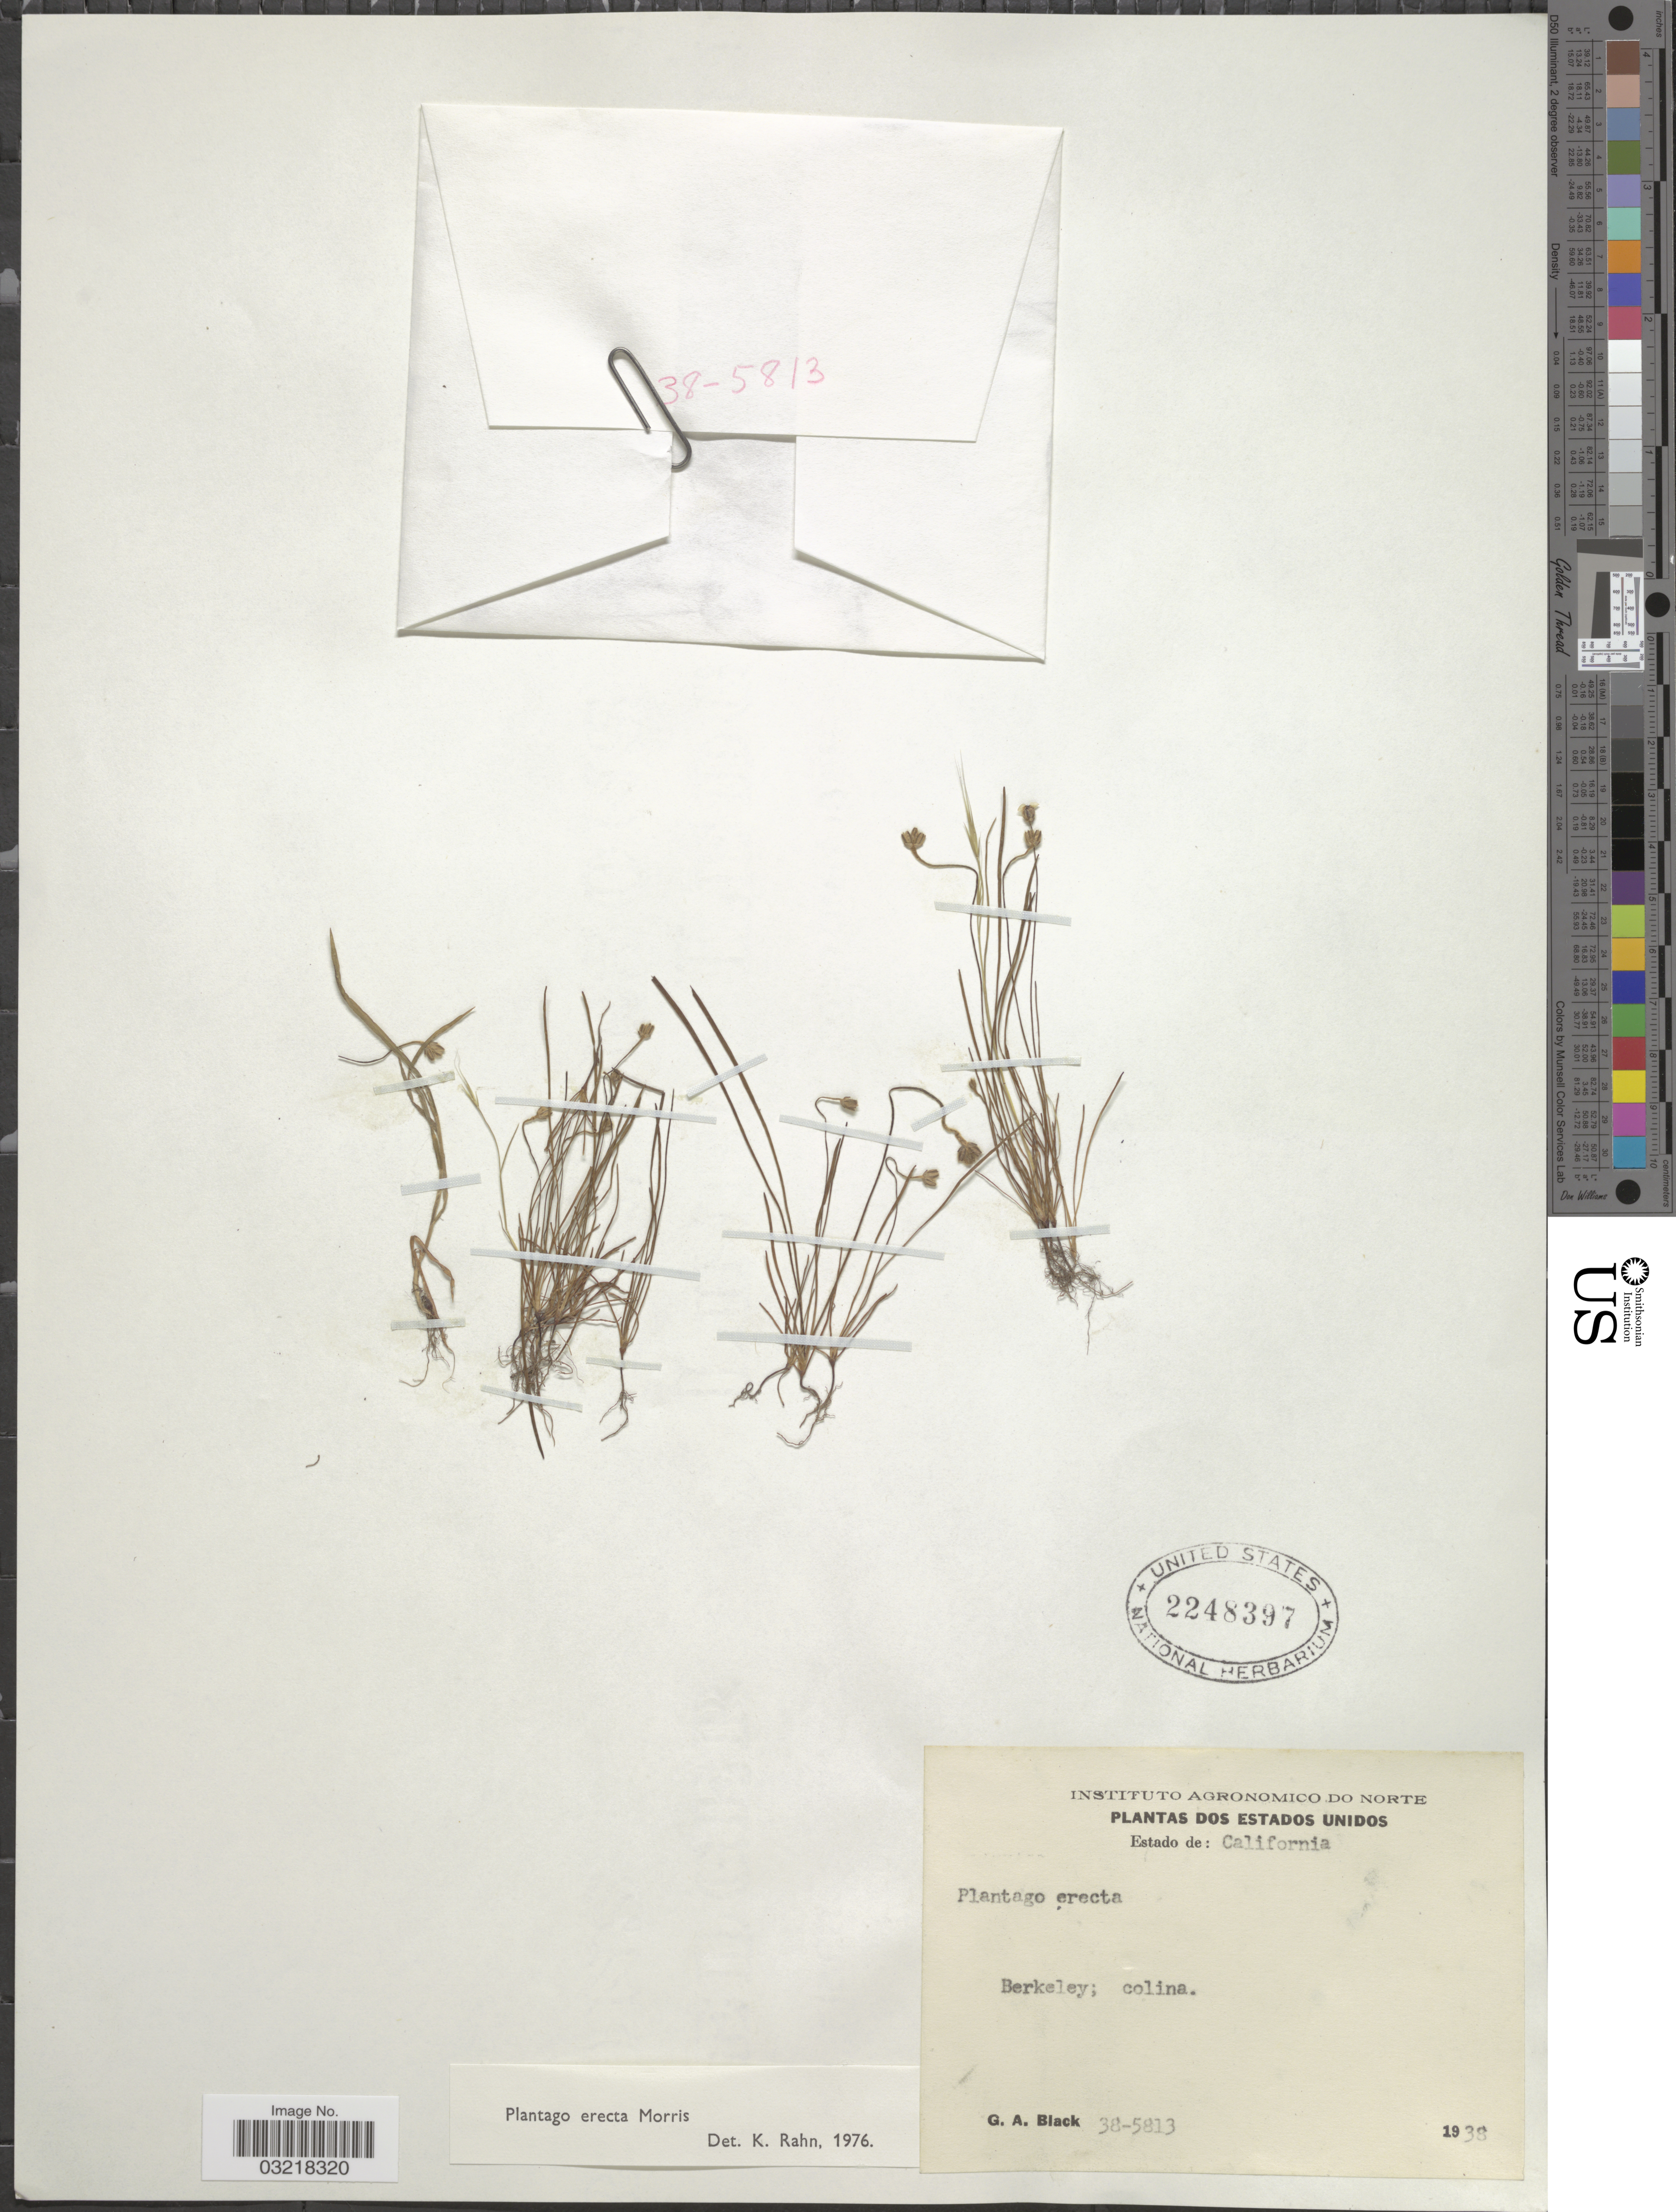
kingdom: Plantae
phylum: Tracheophyta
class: Magnoliopsida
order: Lamiales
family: Plantaginaceae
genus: Plantago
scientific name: Plantago erecta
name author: Morris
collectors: G. A. Black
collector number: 38-5813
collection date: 1938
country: United States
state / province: California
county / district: Alameda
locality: Dos Estados Unidos. Berkeley; colina.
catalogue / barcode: US 2248397